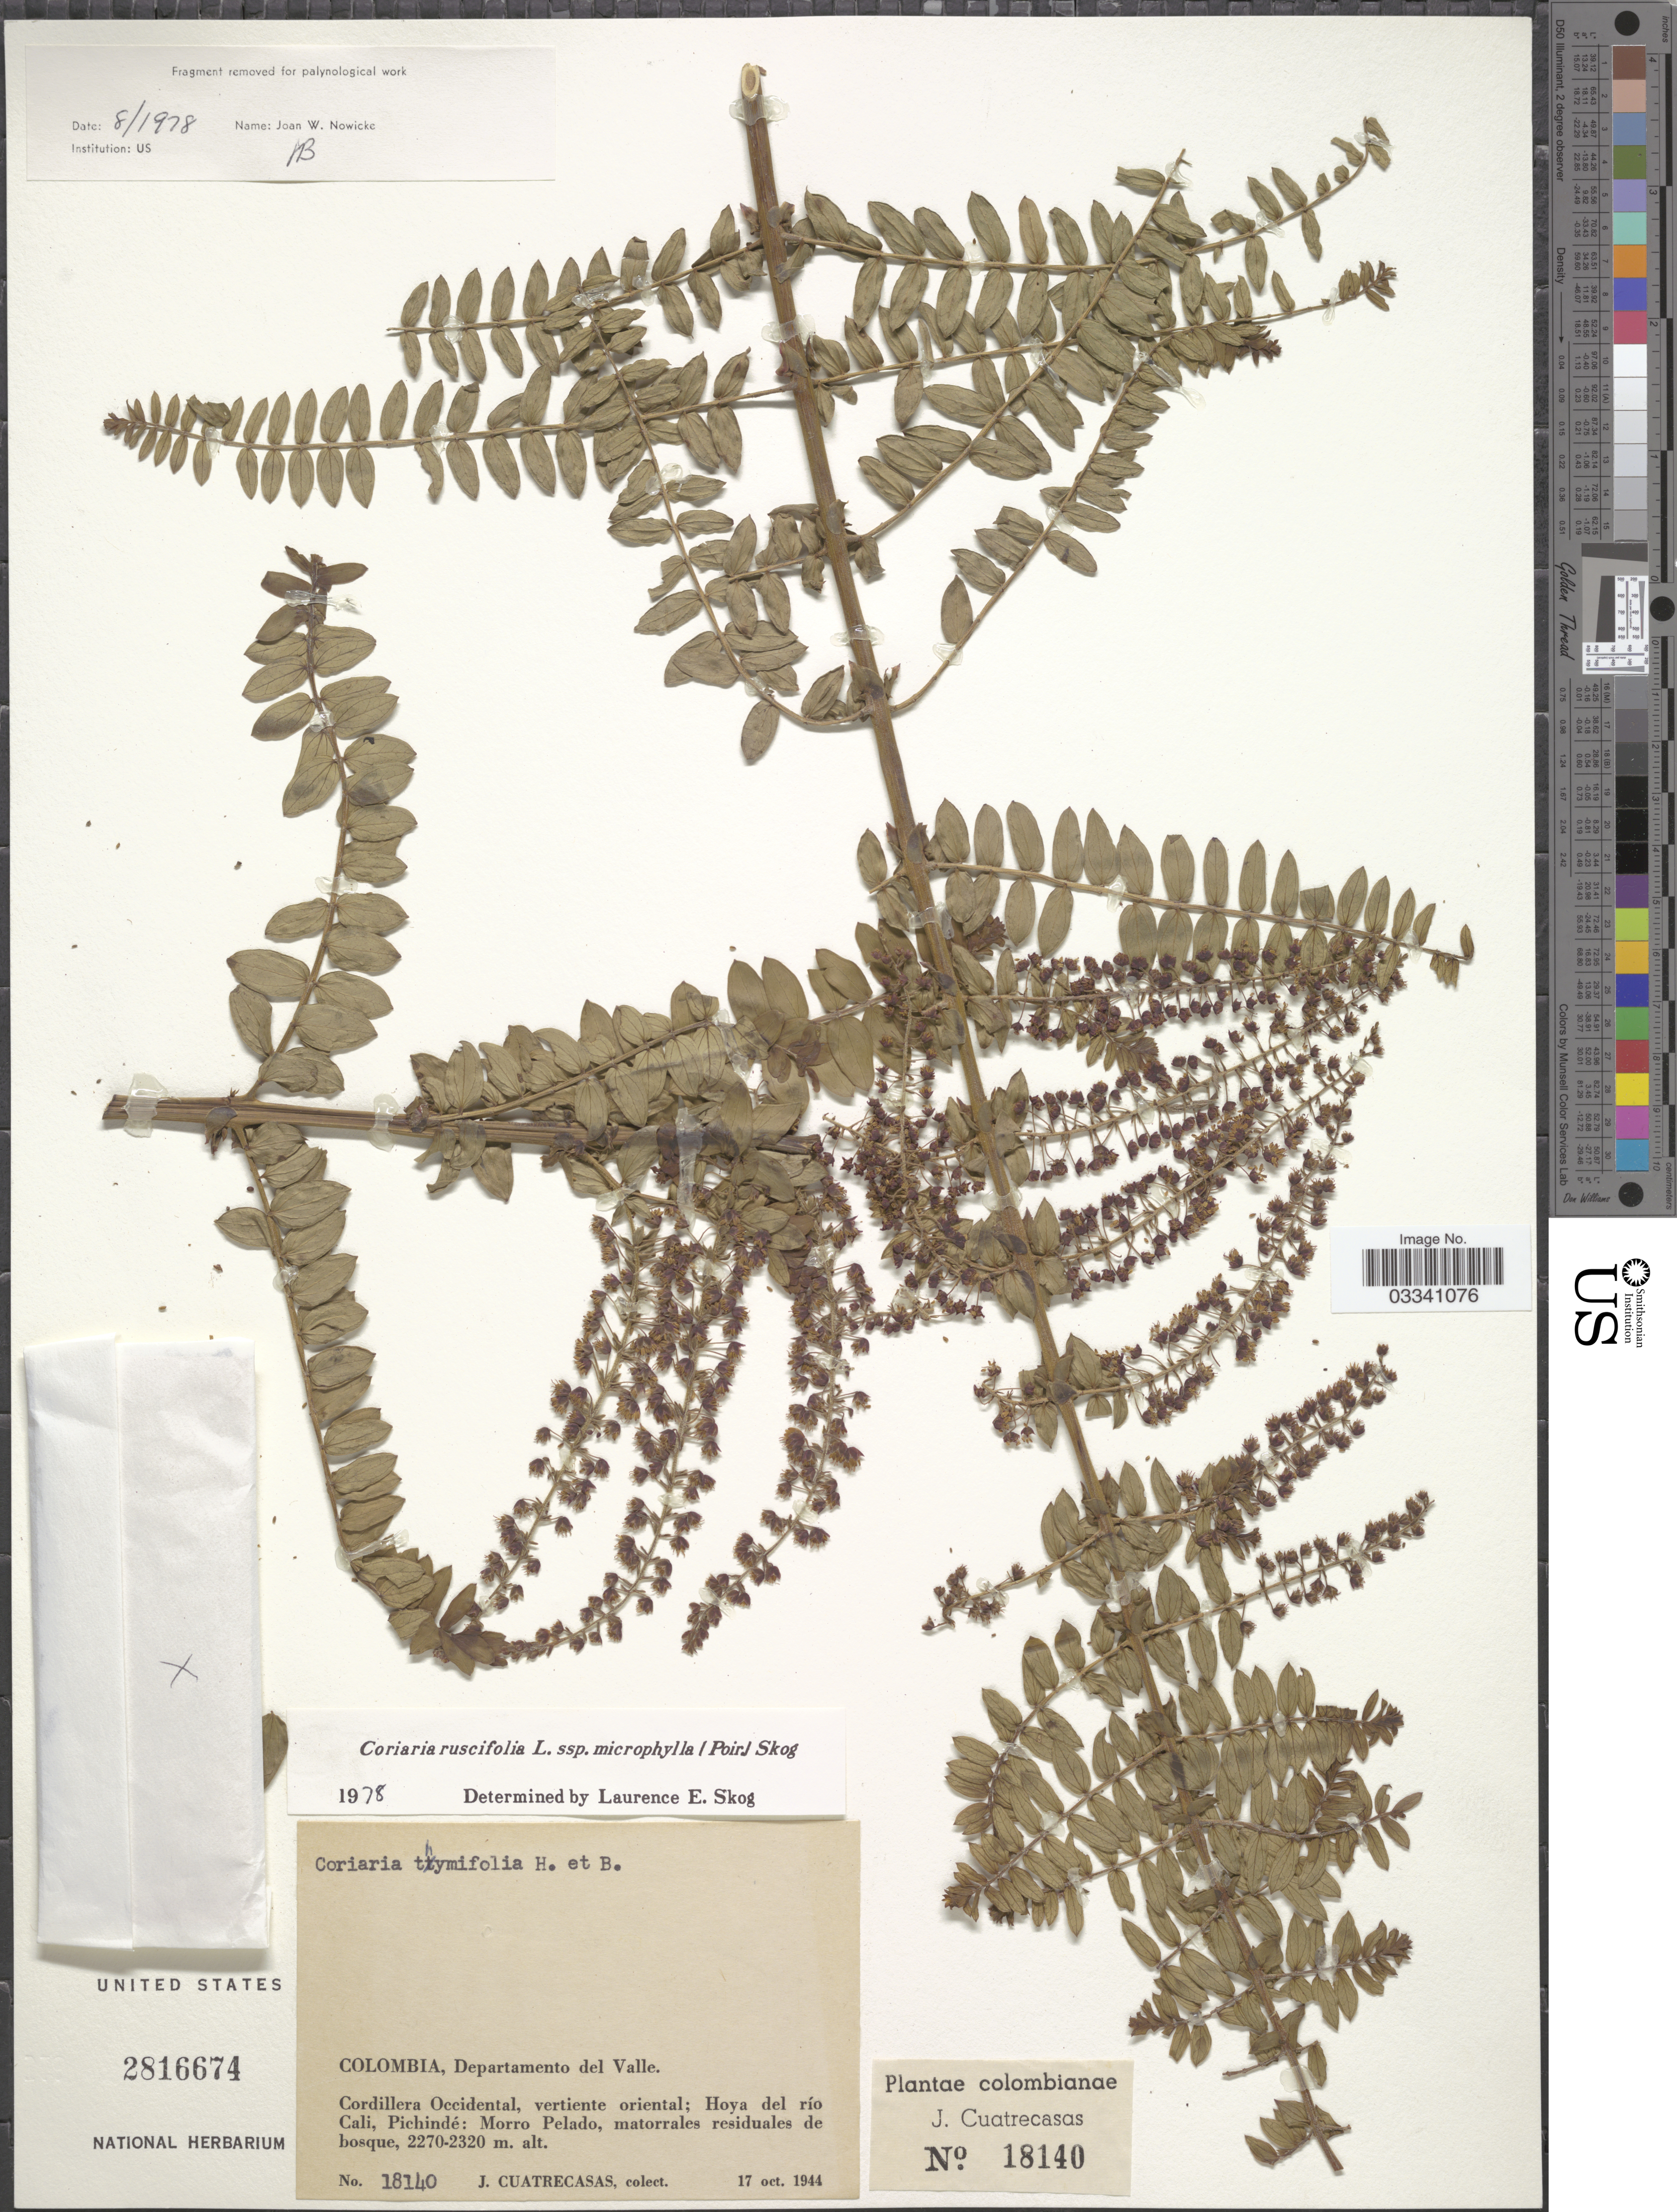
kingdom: Plantae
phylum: Tracheophyta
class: Magnoliopsida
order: Cucurbitales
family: Coriariaceae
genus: Coriaria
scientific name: Coriaria ruscifolia subsp. microphylla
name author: (Poir.) L.E. Skog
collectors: J. Cuatrecasas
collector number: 18140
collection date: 1944-10-17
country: Colombia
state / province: Valle del Cauca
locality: Departamento del Valle. Cordillera Occidental, vertiente oriental; Hoya del río Cali, Pichindé: Morro Pelado, matorrales residuales de bosque.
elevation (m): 2270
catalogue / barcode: US 2816674